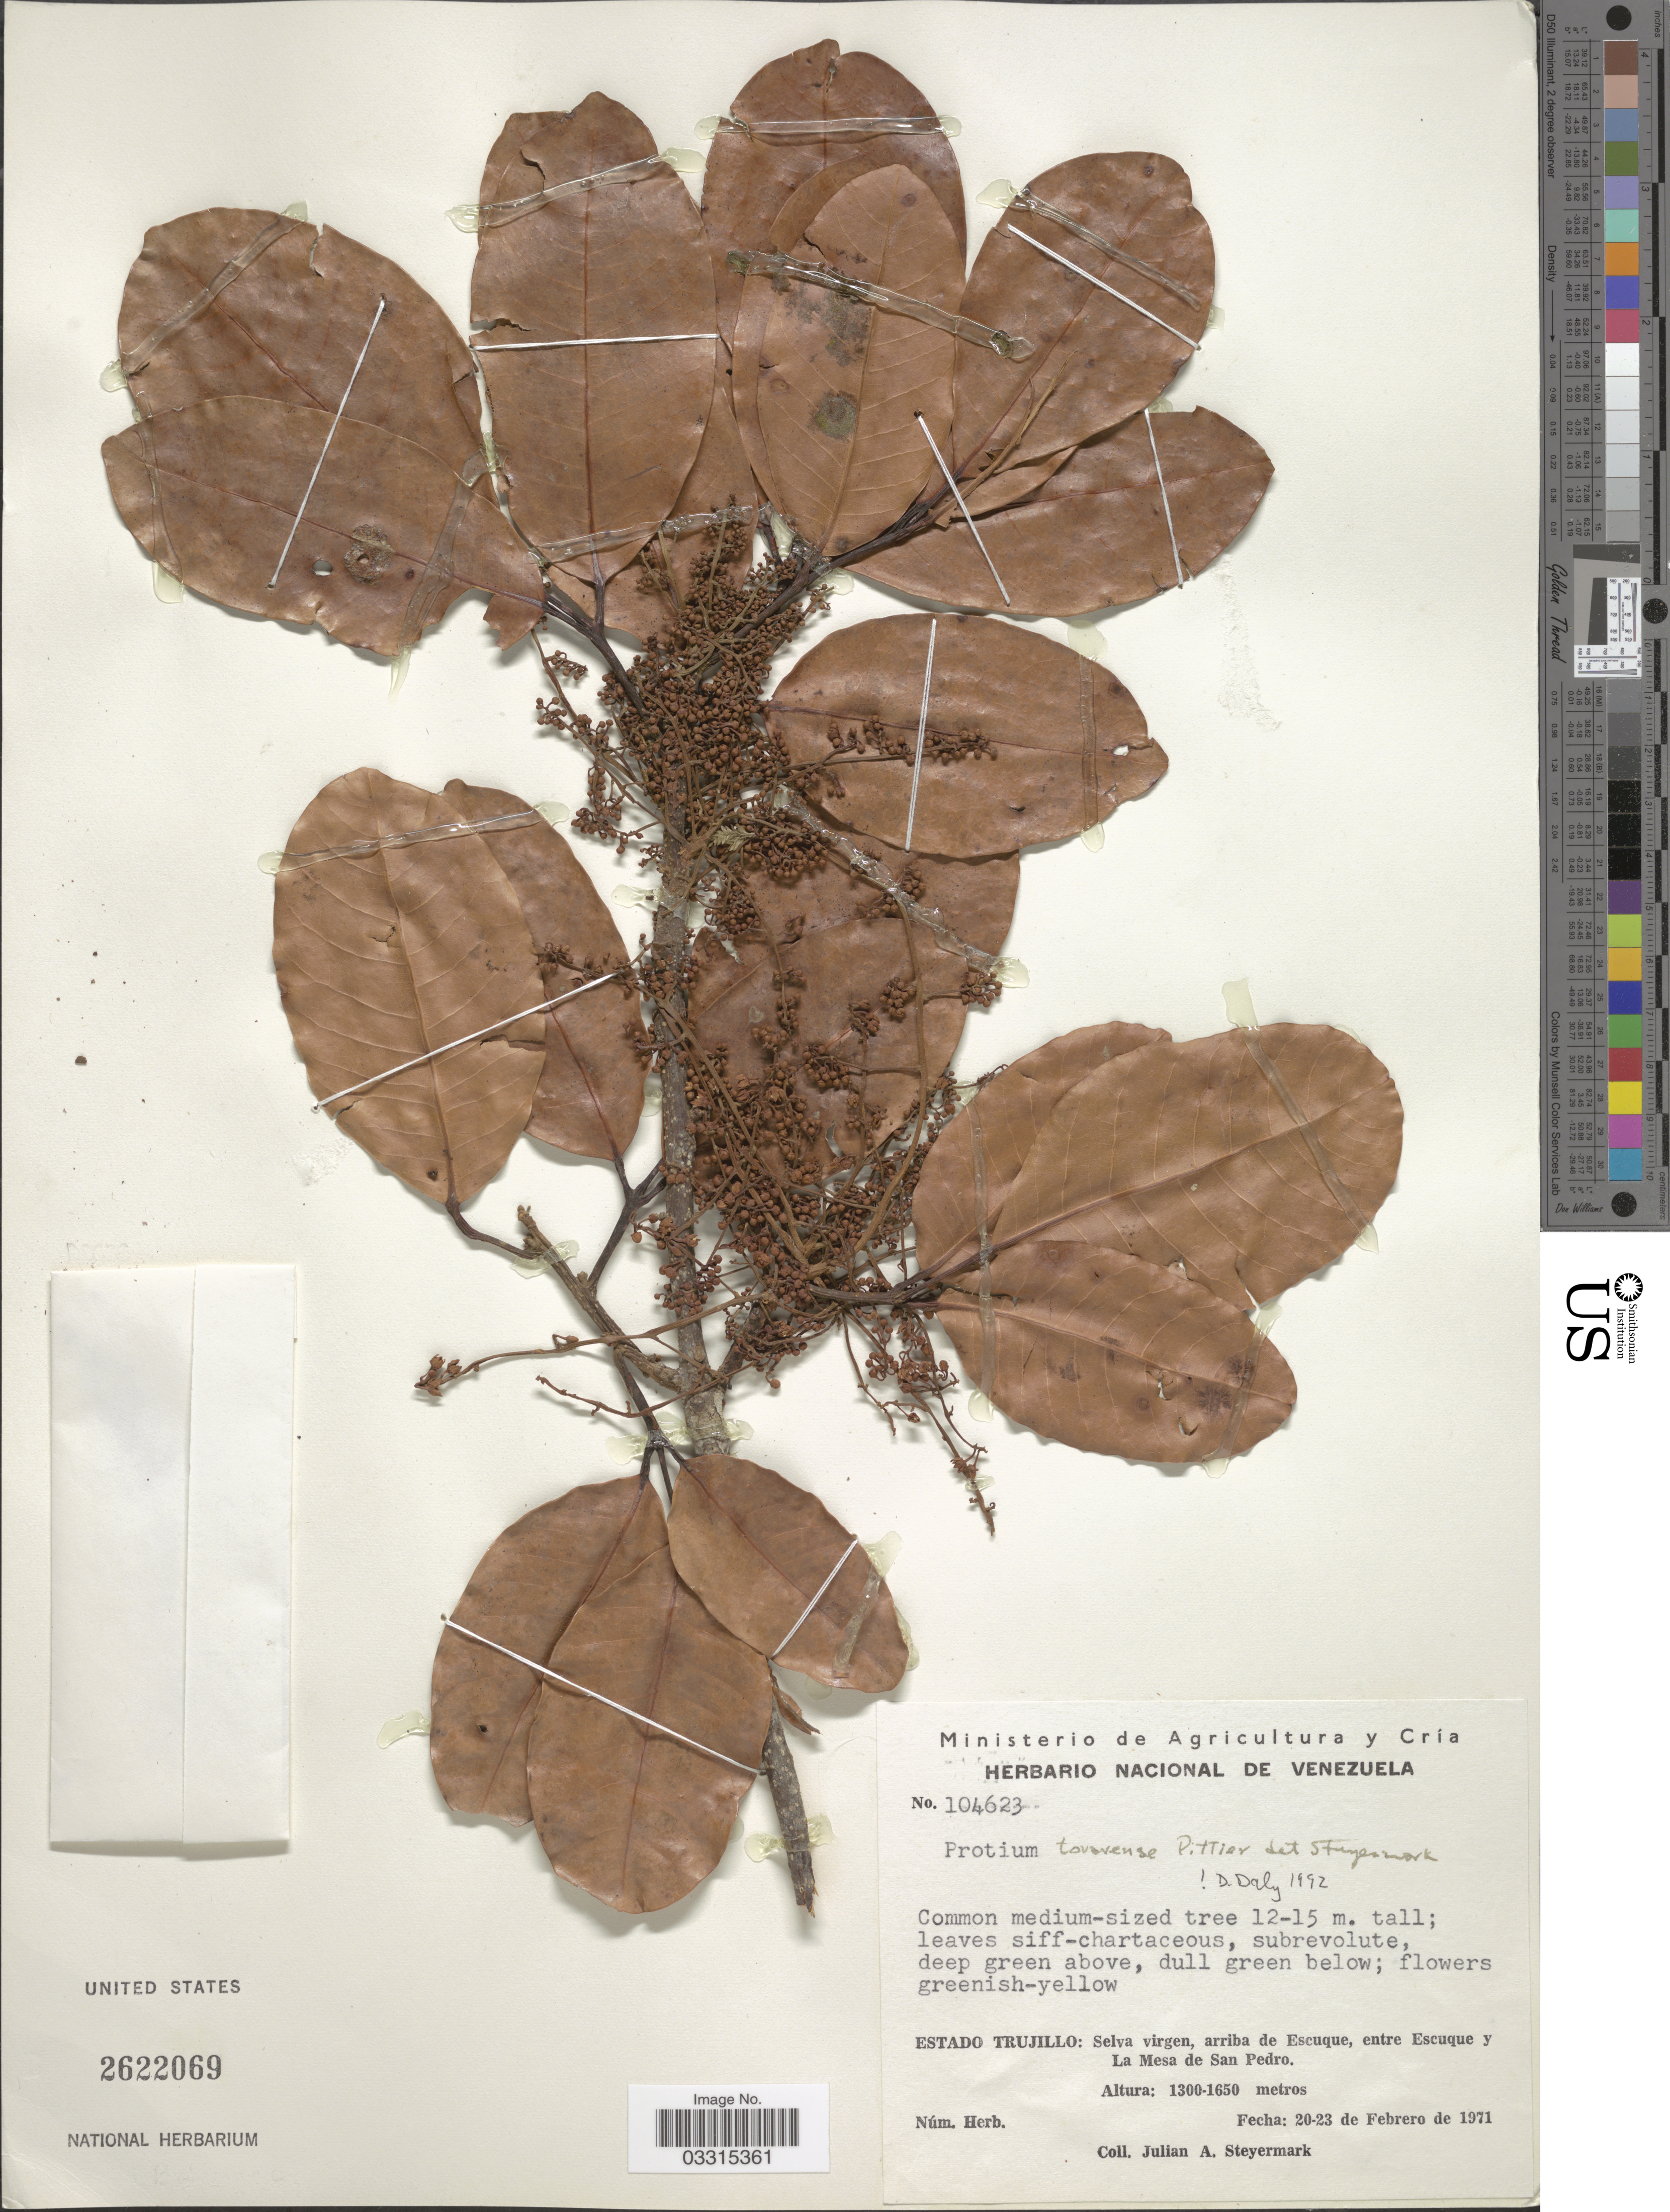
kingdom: Plantae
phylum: Tracheophyta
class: Magnoliopsida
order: Sapindales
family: Burseraceae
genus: Protium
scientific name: Protium tovarense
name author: Pittier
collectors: J. Steyermark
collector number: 104623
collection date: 1971-02-20/1971-02-23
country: Venezuela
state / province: Trujillo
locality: Selva virgen, arriba de Escuque, entre Escuque y La Mesa de San Pedro.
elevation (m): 1300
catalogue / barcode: US 2622069